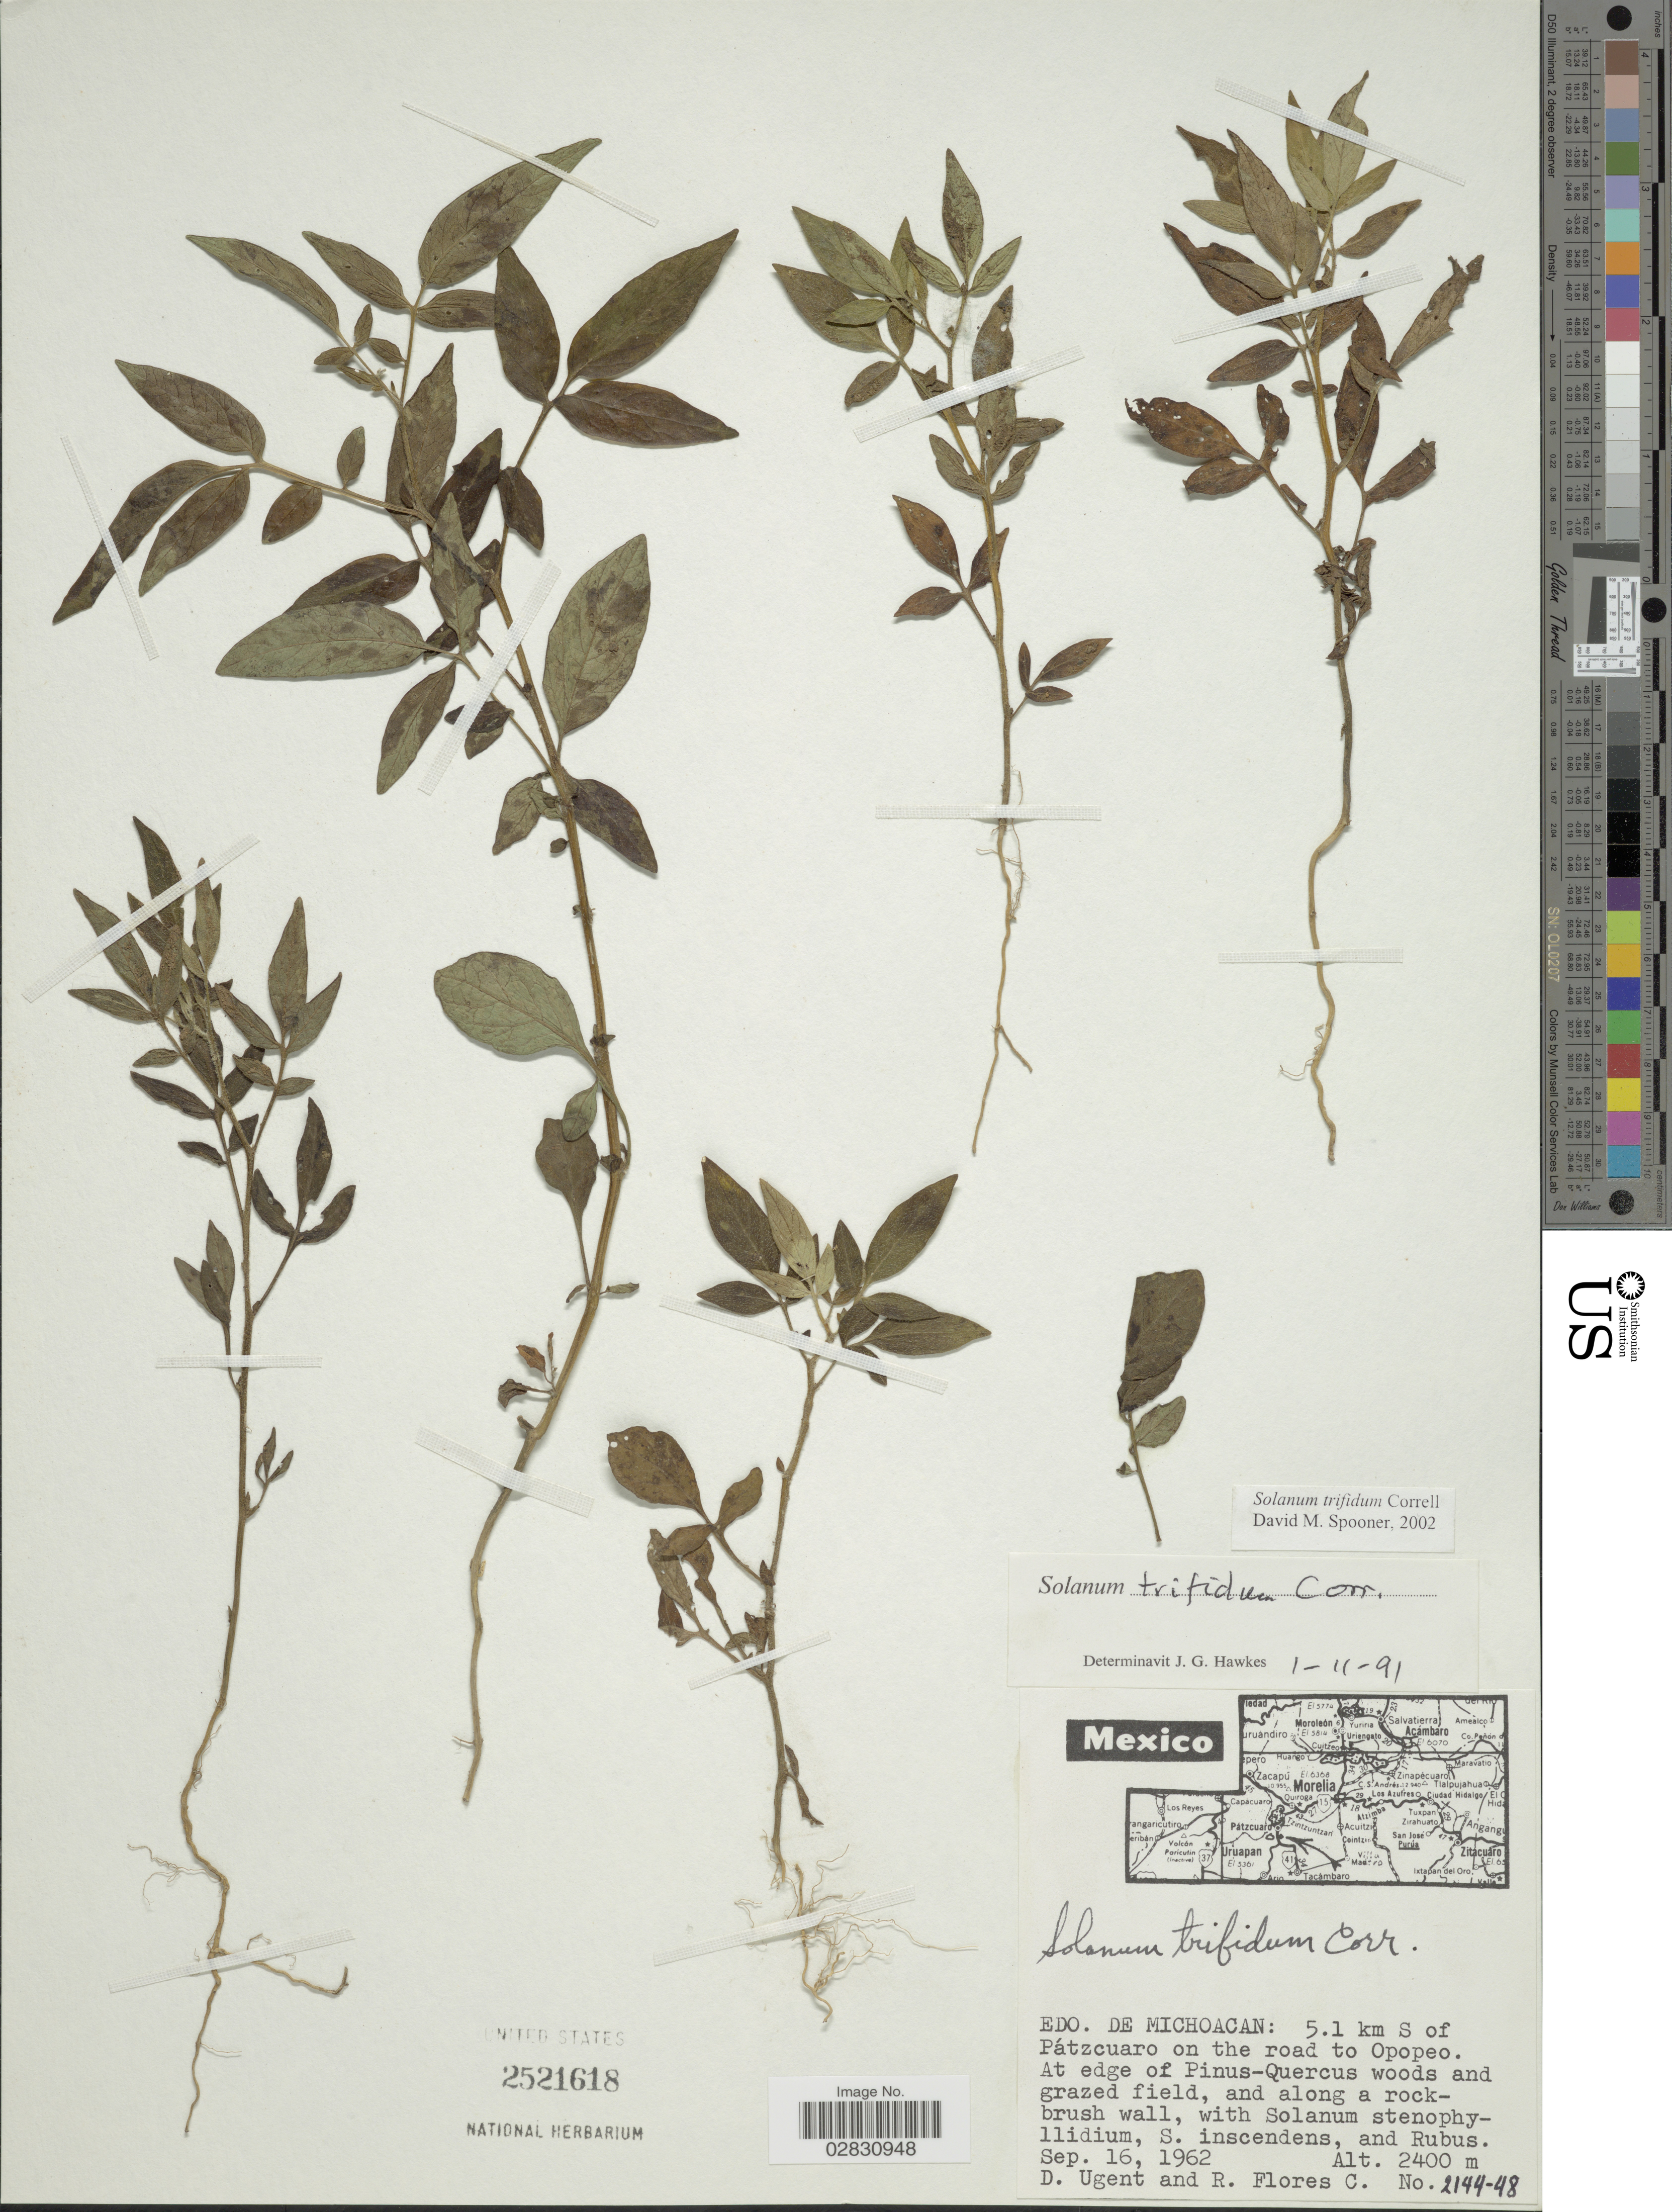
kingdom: Plantae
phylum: Tracheophyta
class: Magnoliopsida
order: Solanales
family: Solanaceae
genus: Solanum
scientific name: Solanum trifidum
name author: Correll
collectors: D. Ugent & R. Flores-C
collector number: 2144-48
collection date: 1962-09-16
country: Mexico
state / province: Michoacán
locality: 5.1 km S of Pátzcuaro on the road to Opopeo.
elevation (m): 2400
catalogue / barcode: US 2521618